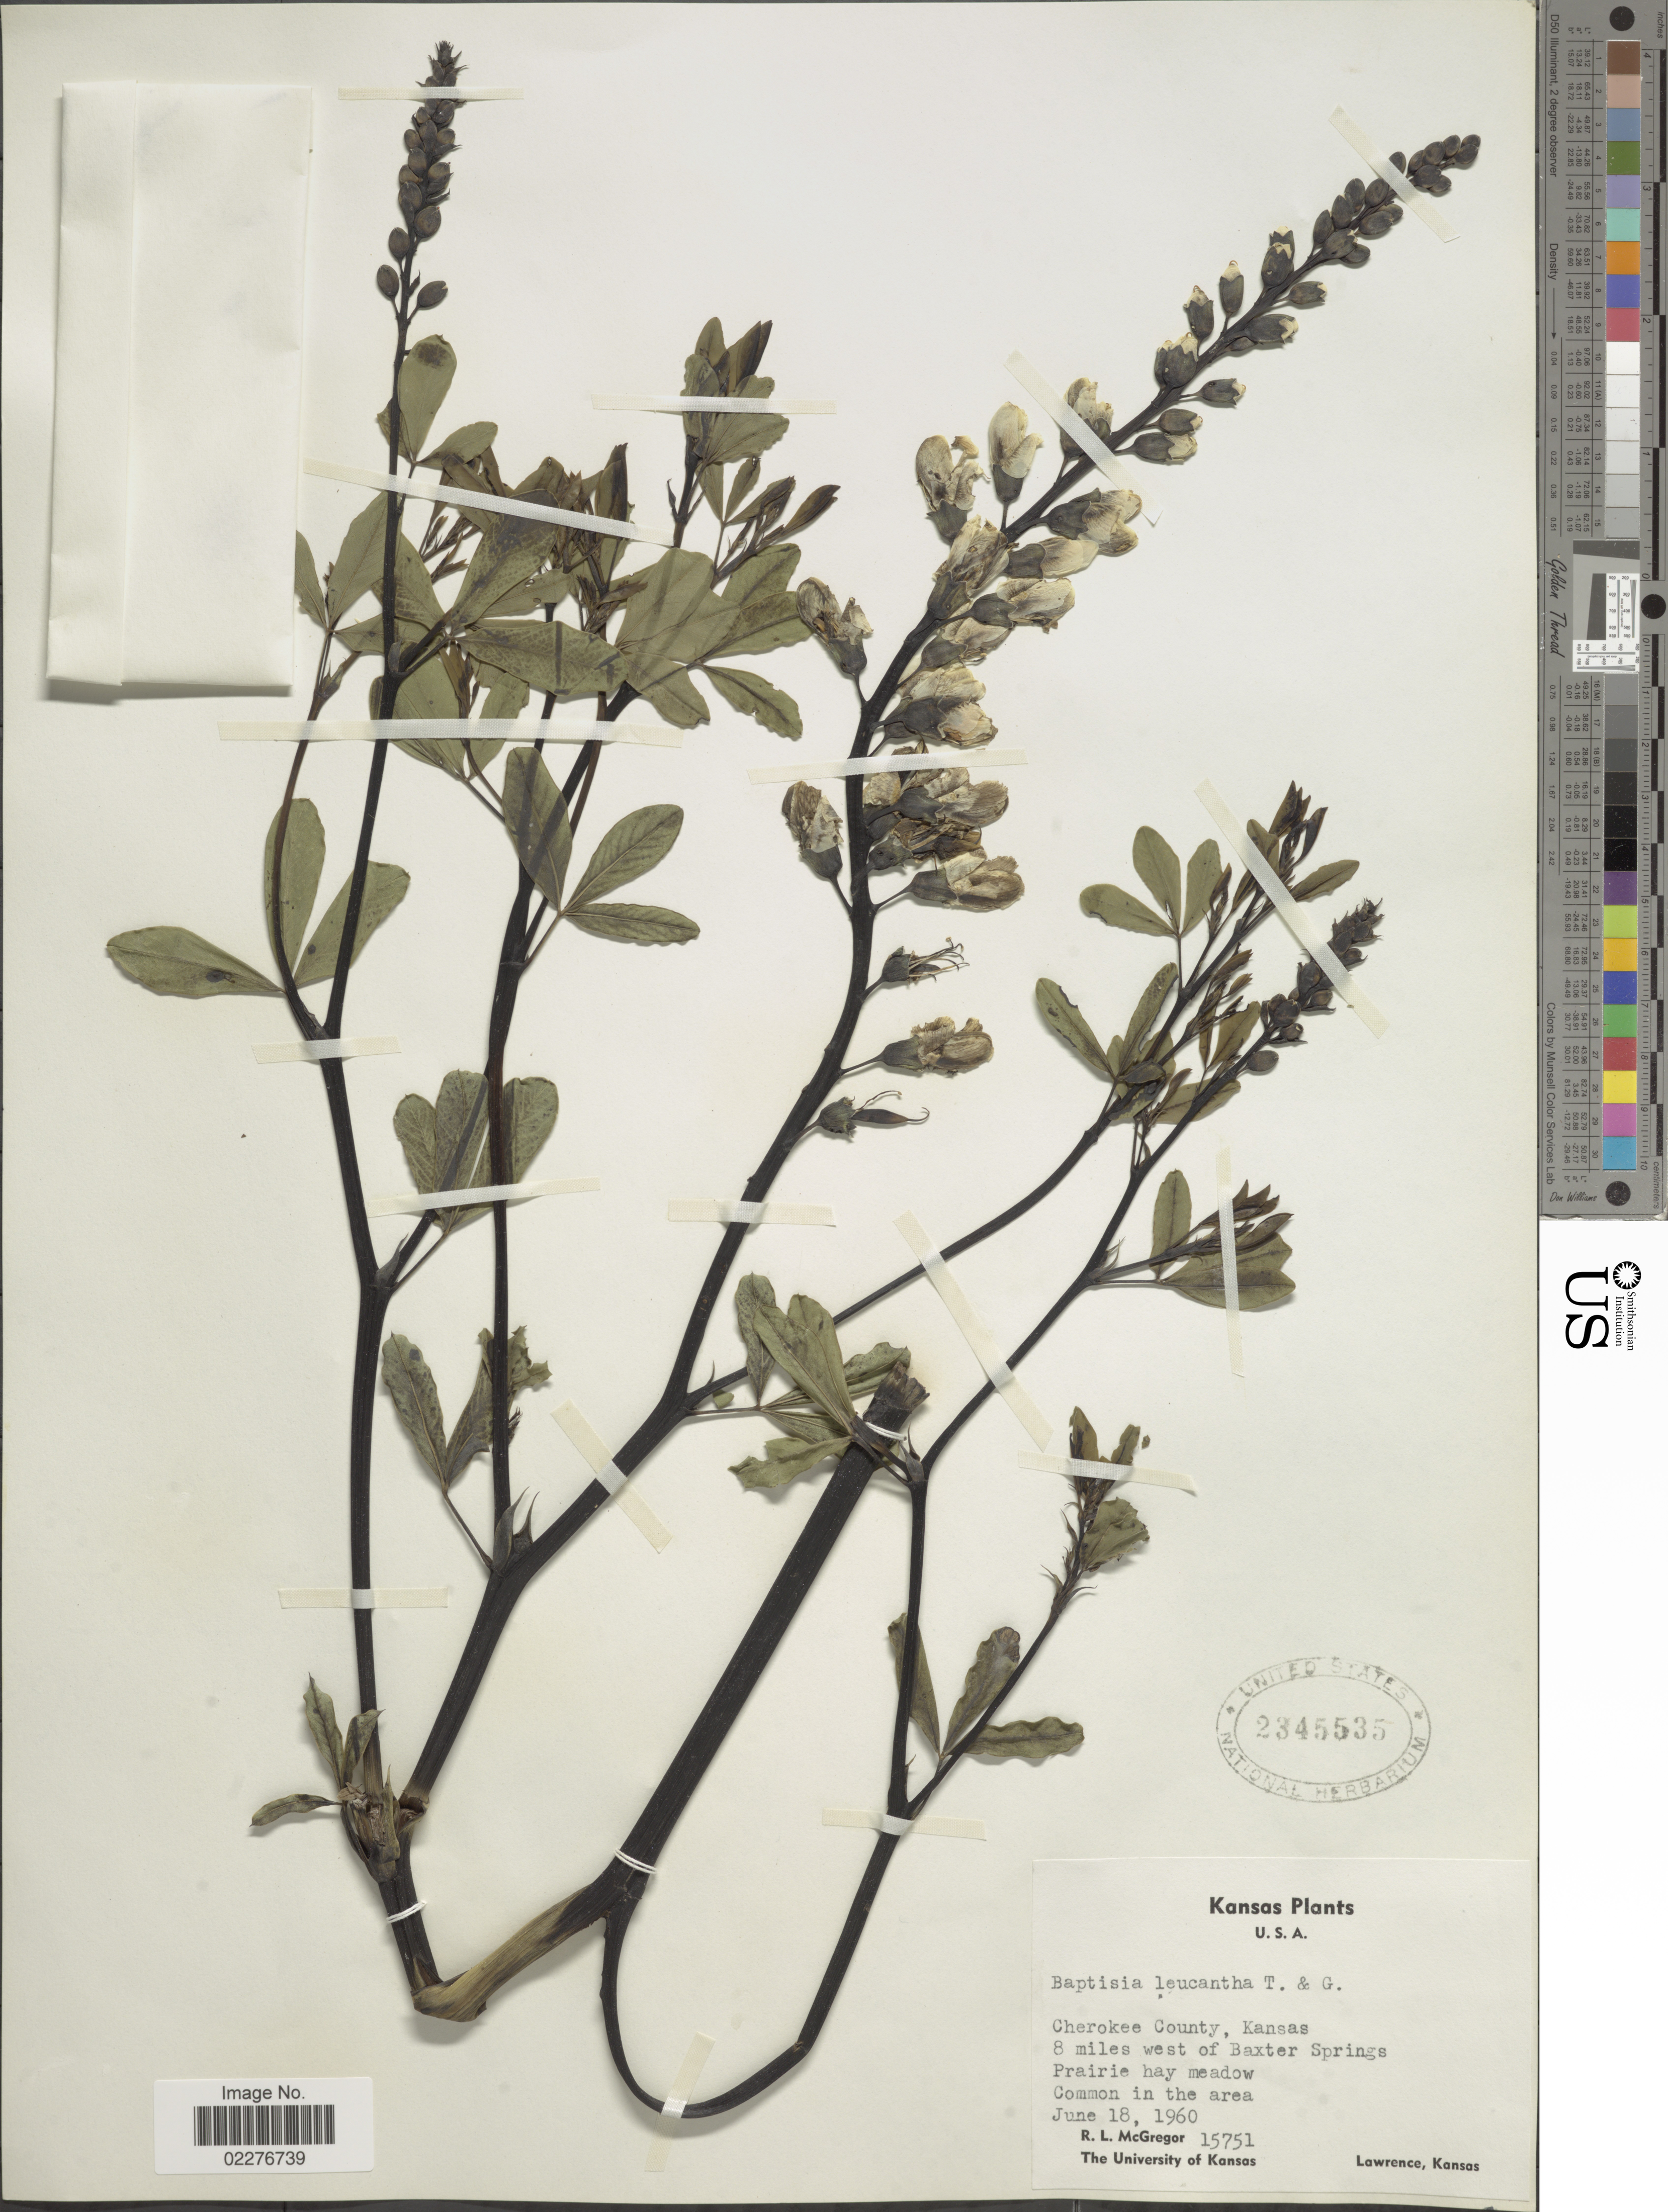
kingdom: Plantae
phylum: Tracheophyta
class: Magnoliopsida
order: Fabales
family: Fabaceae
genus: Baptisia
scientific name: Baptisia leucantha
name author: Torr. & A. Gray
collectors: R. McGregor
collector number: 15751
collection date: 1960-06-18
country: United States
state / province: Kansas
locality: Cherokee County, 8miles west of Baxter Springs, Prairie hay meadow, common in the area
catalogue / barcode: US 2345535